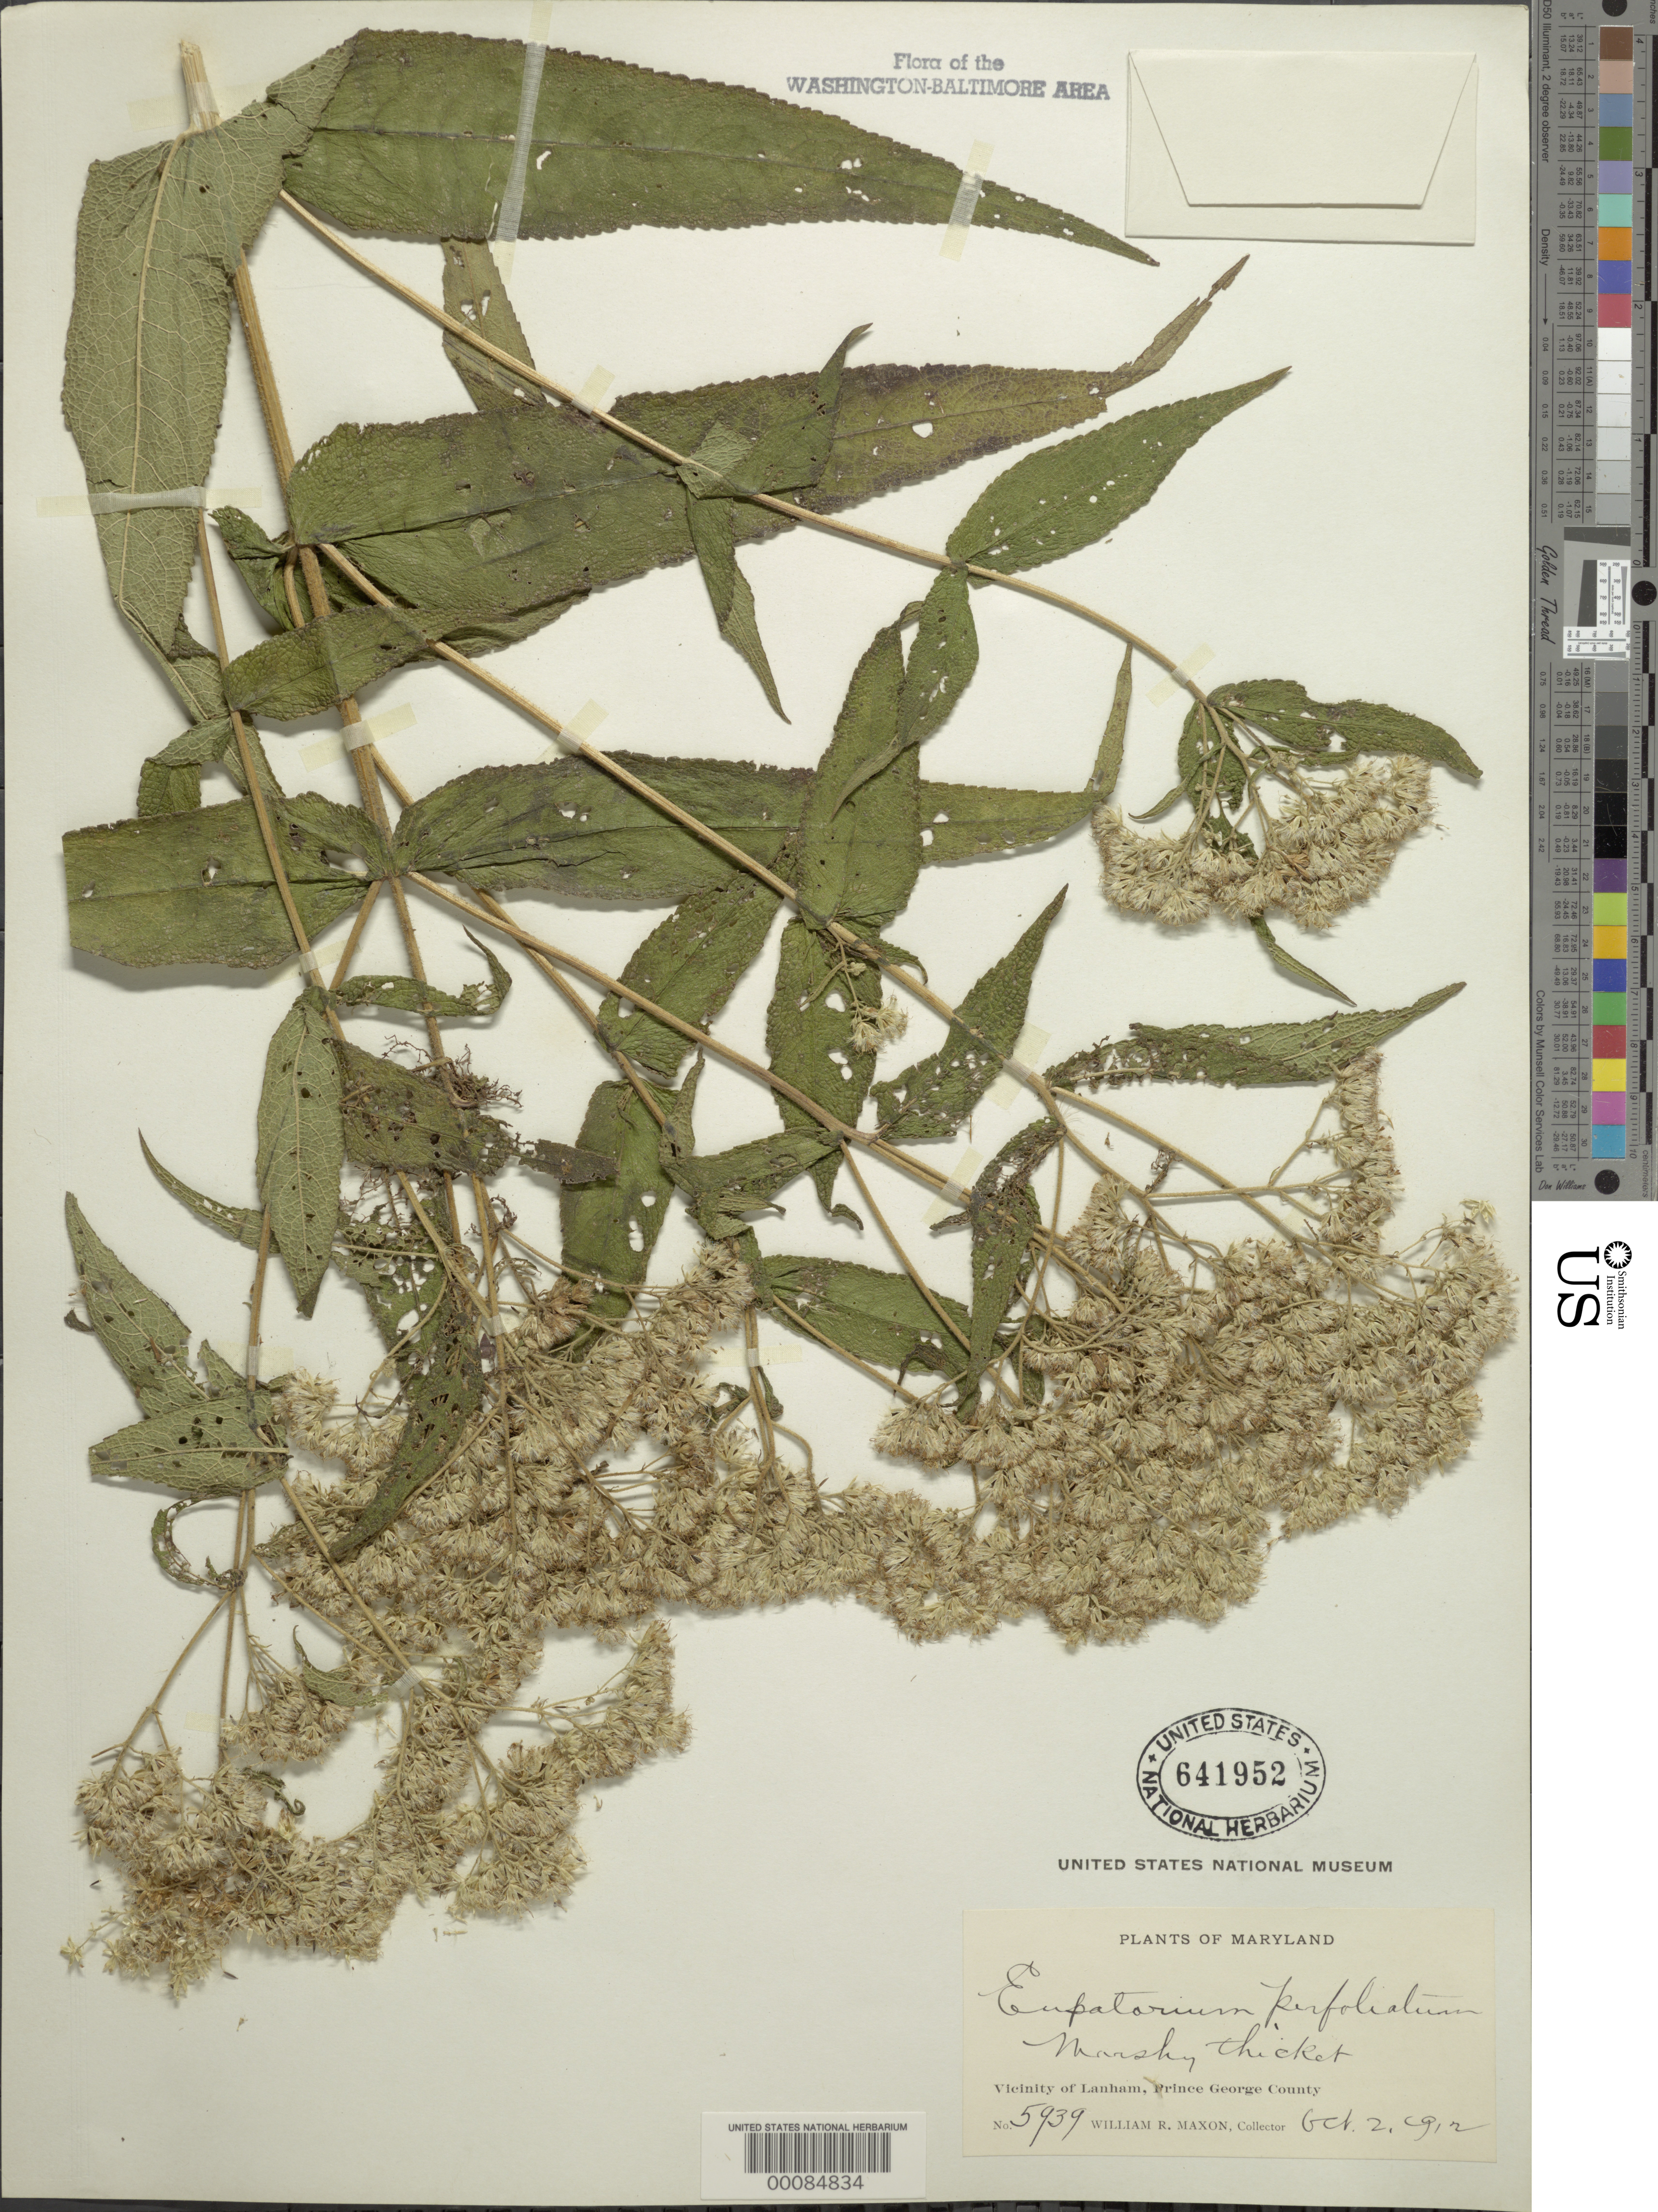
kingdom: Plantae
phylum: Tracheophyta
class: Magnoliopsida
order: Asterales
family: Asteraceae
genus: Eupatorium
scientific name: Eupatorium perfoliatum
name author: L.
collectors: W. R. Maxon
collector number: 5939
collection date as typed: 02 Oct 1912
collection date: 1912-10-02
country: United States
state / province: Maryland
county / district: Prince George's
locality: Lanham vicinity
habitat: Marshy thicket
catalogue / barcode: US 641952